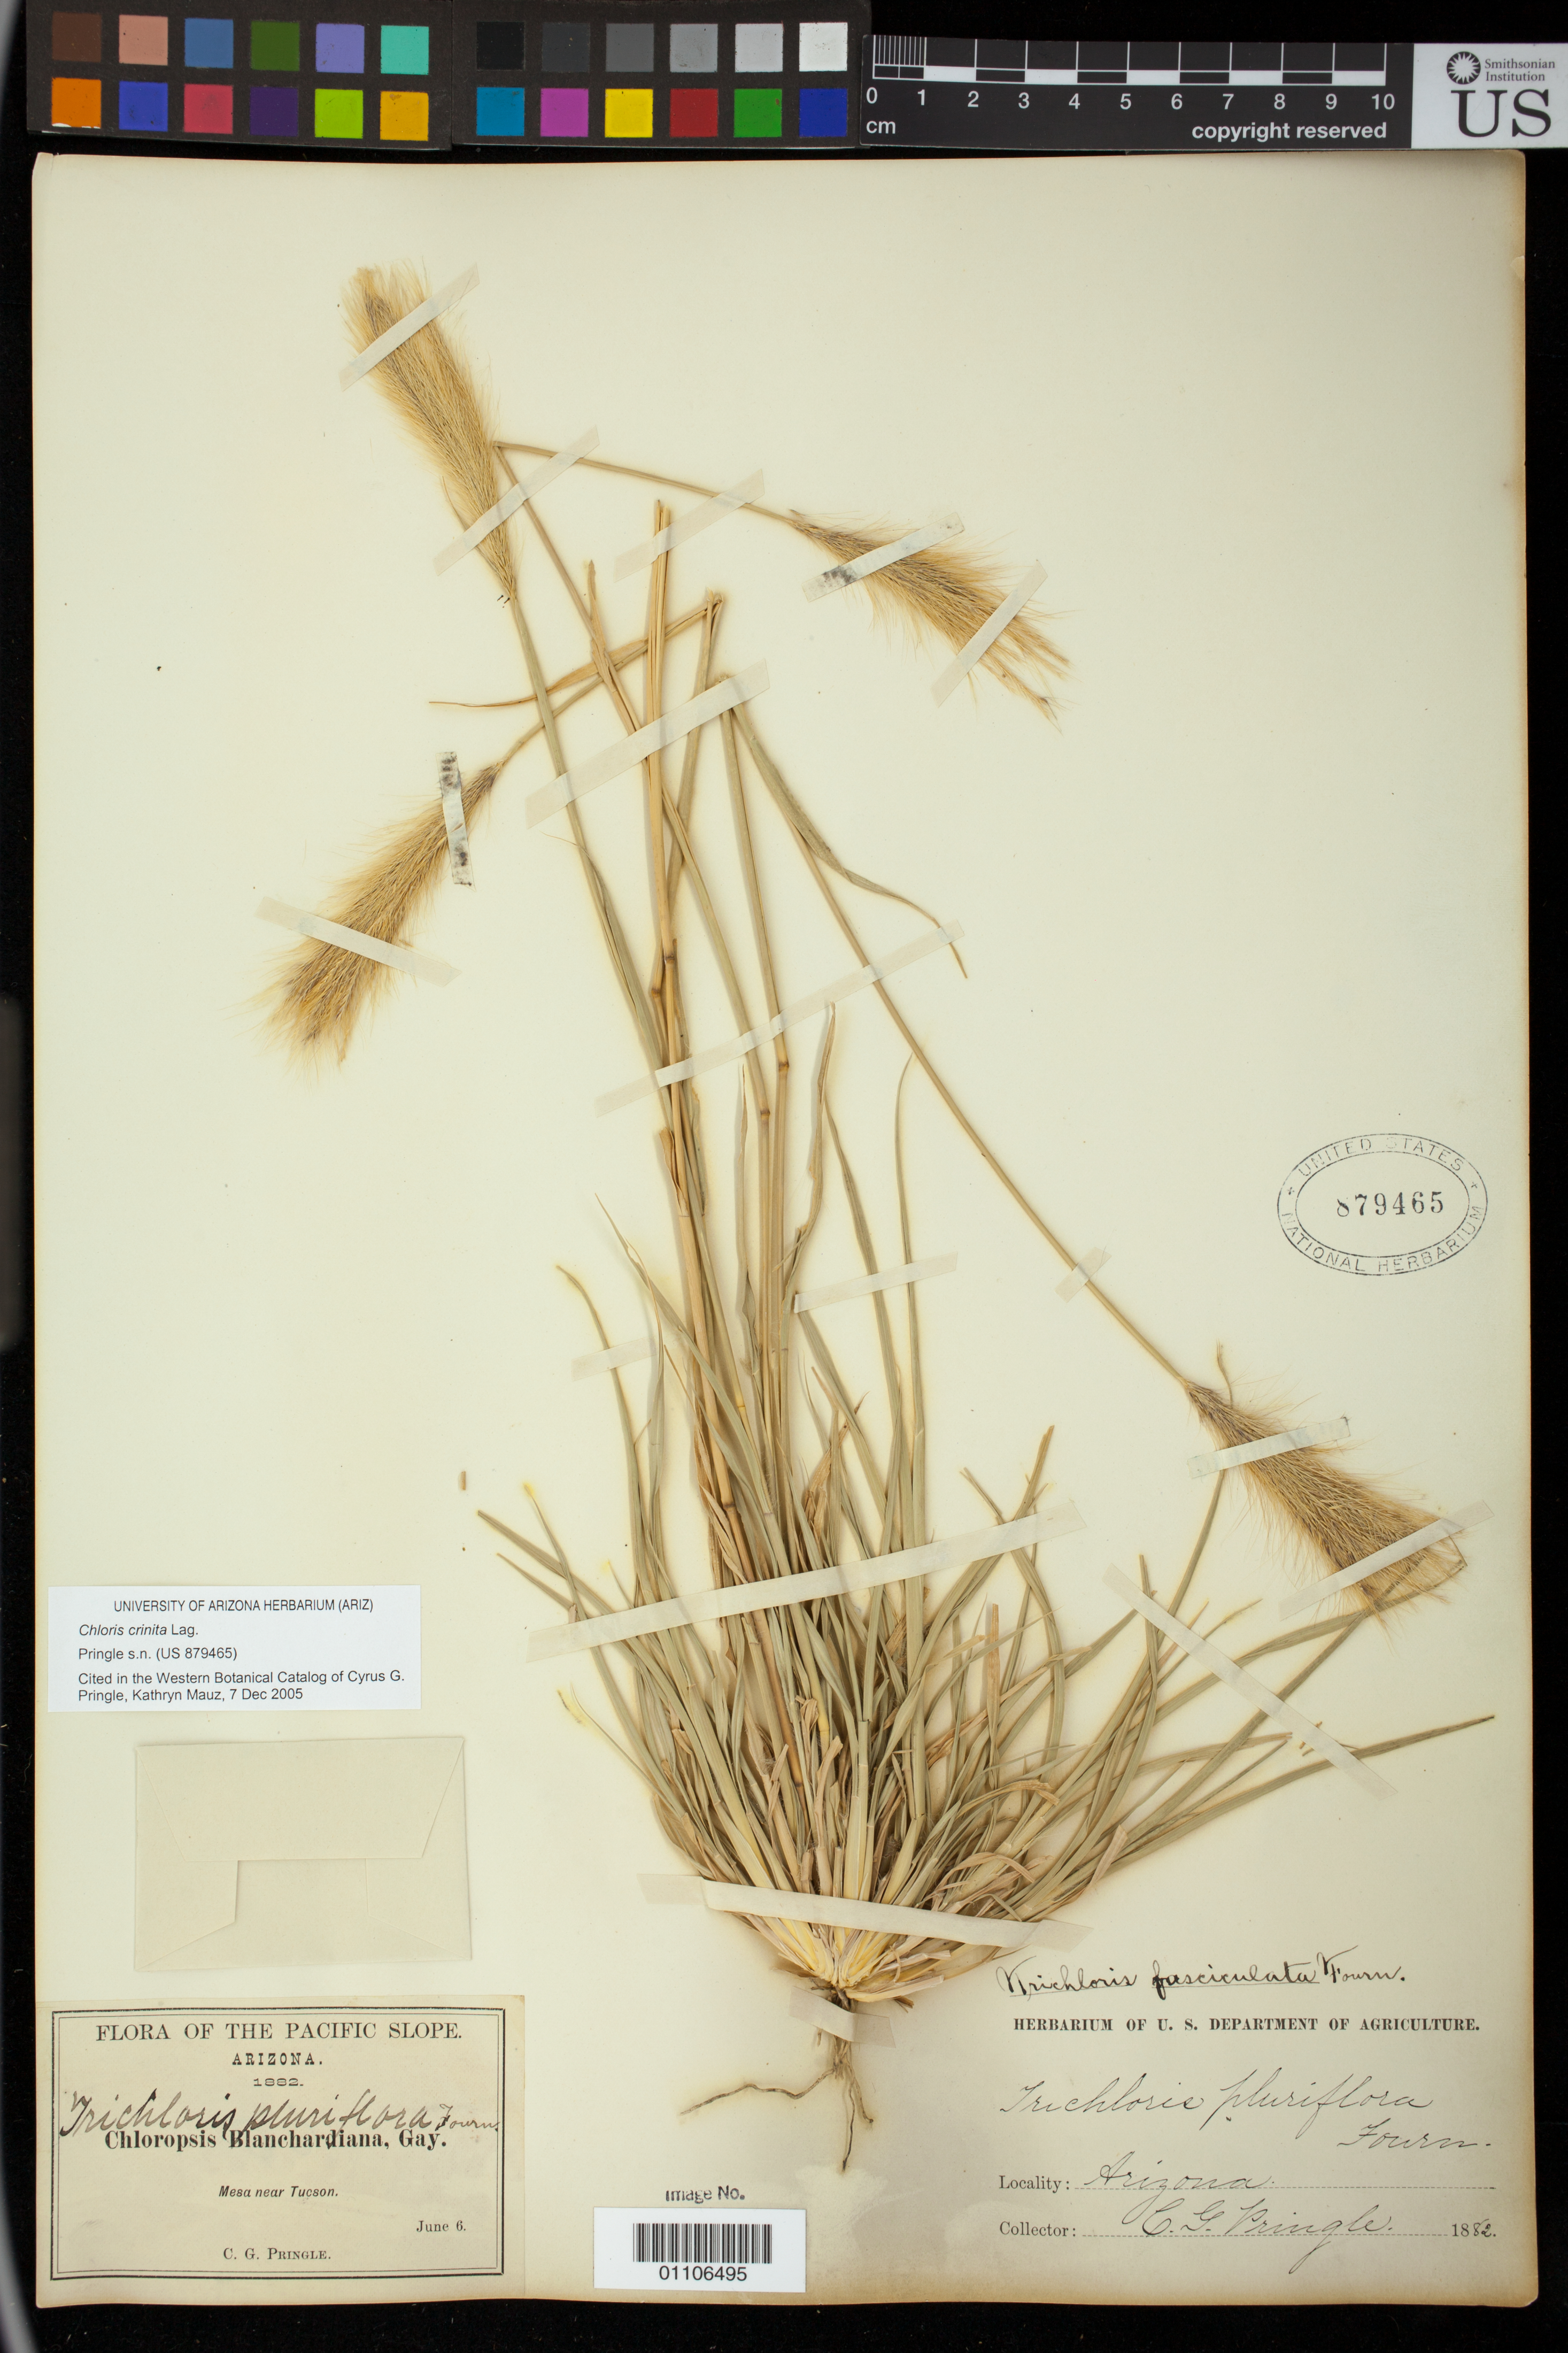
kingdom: Plantae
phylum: Tracheophyta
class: Liliopsida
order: Poales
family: Poaceae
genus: Trichloris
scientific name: Trichloris verticillata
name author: E. Fourn. ex Vasey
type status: Possible Syntype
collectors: C. G. Pringle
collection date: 1882-06-06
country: United States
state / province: Arizona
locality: Mesa near Tucson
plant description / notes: Protologue, "Texas, Arizona to Mexico".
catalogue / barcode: US 879465